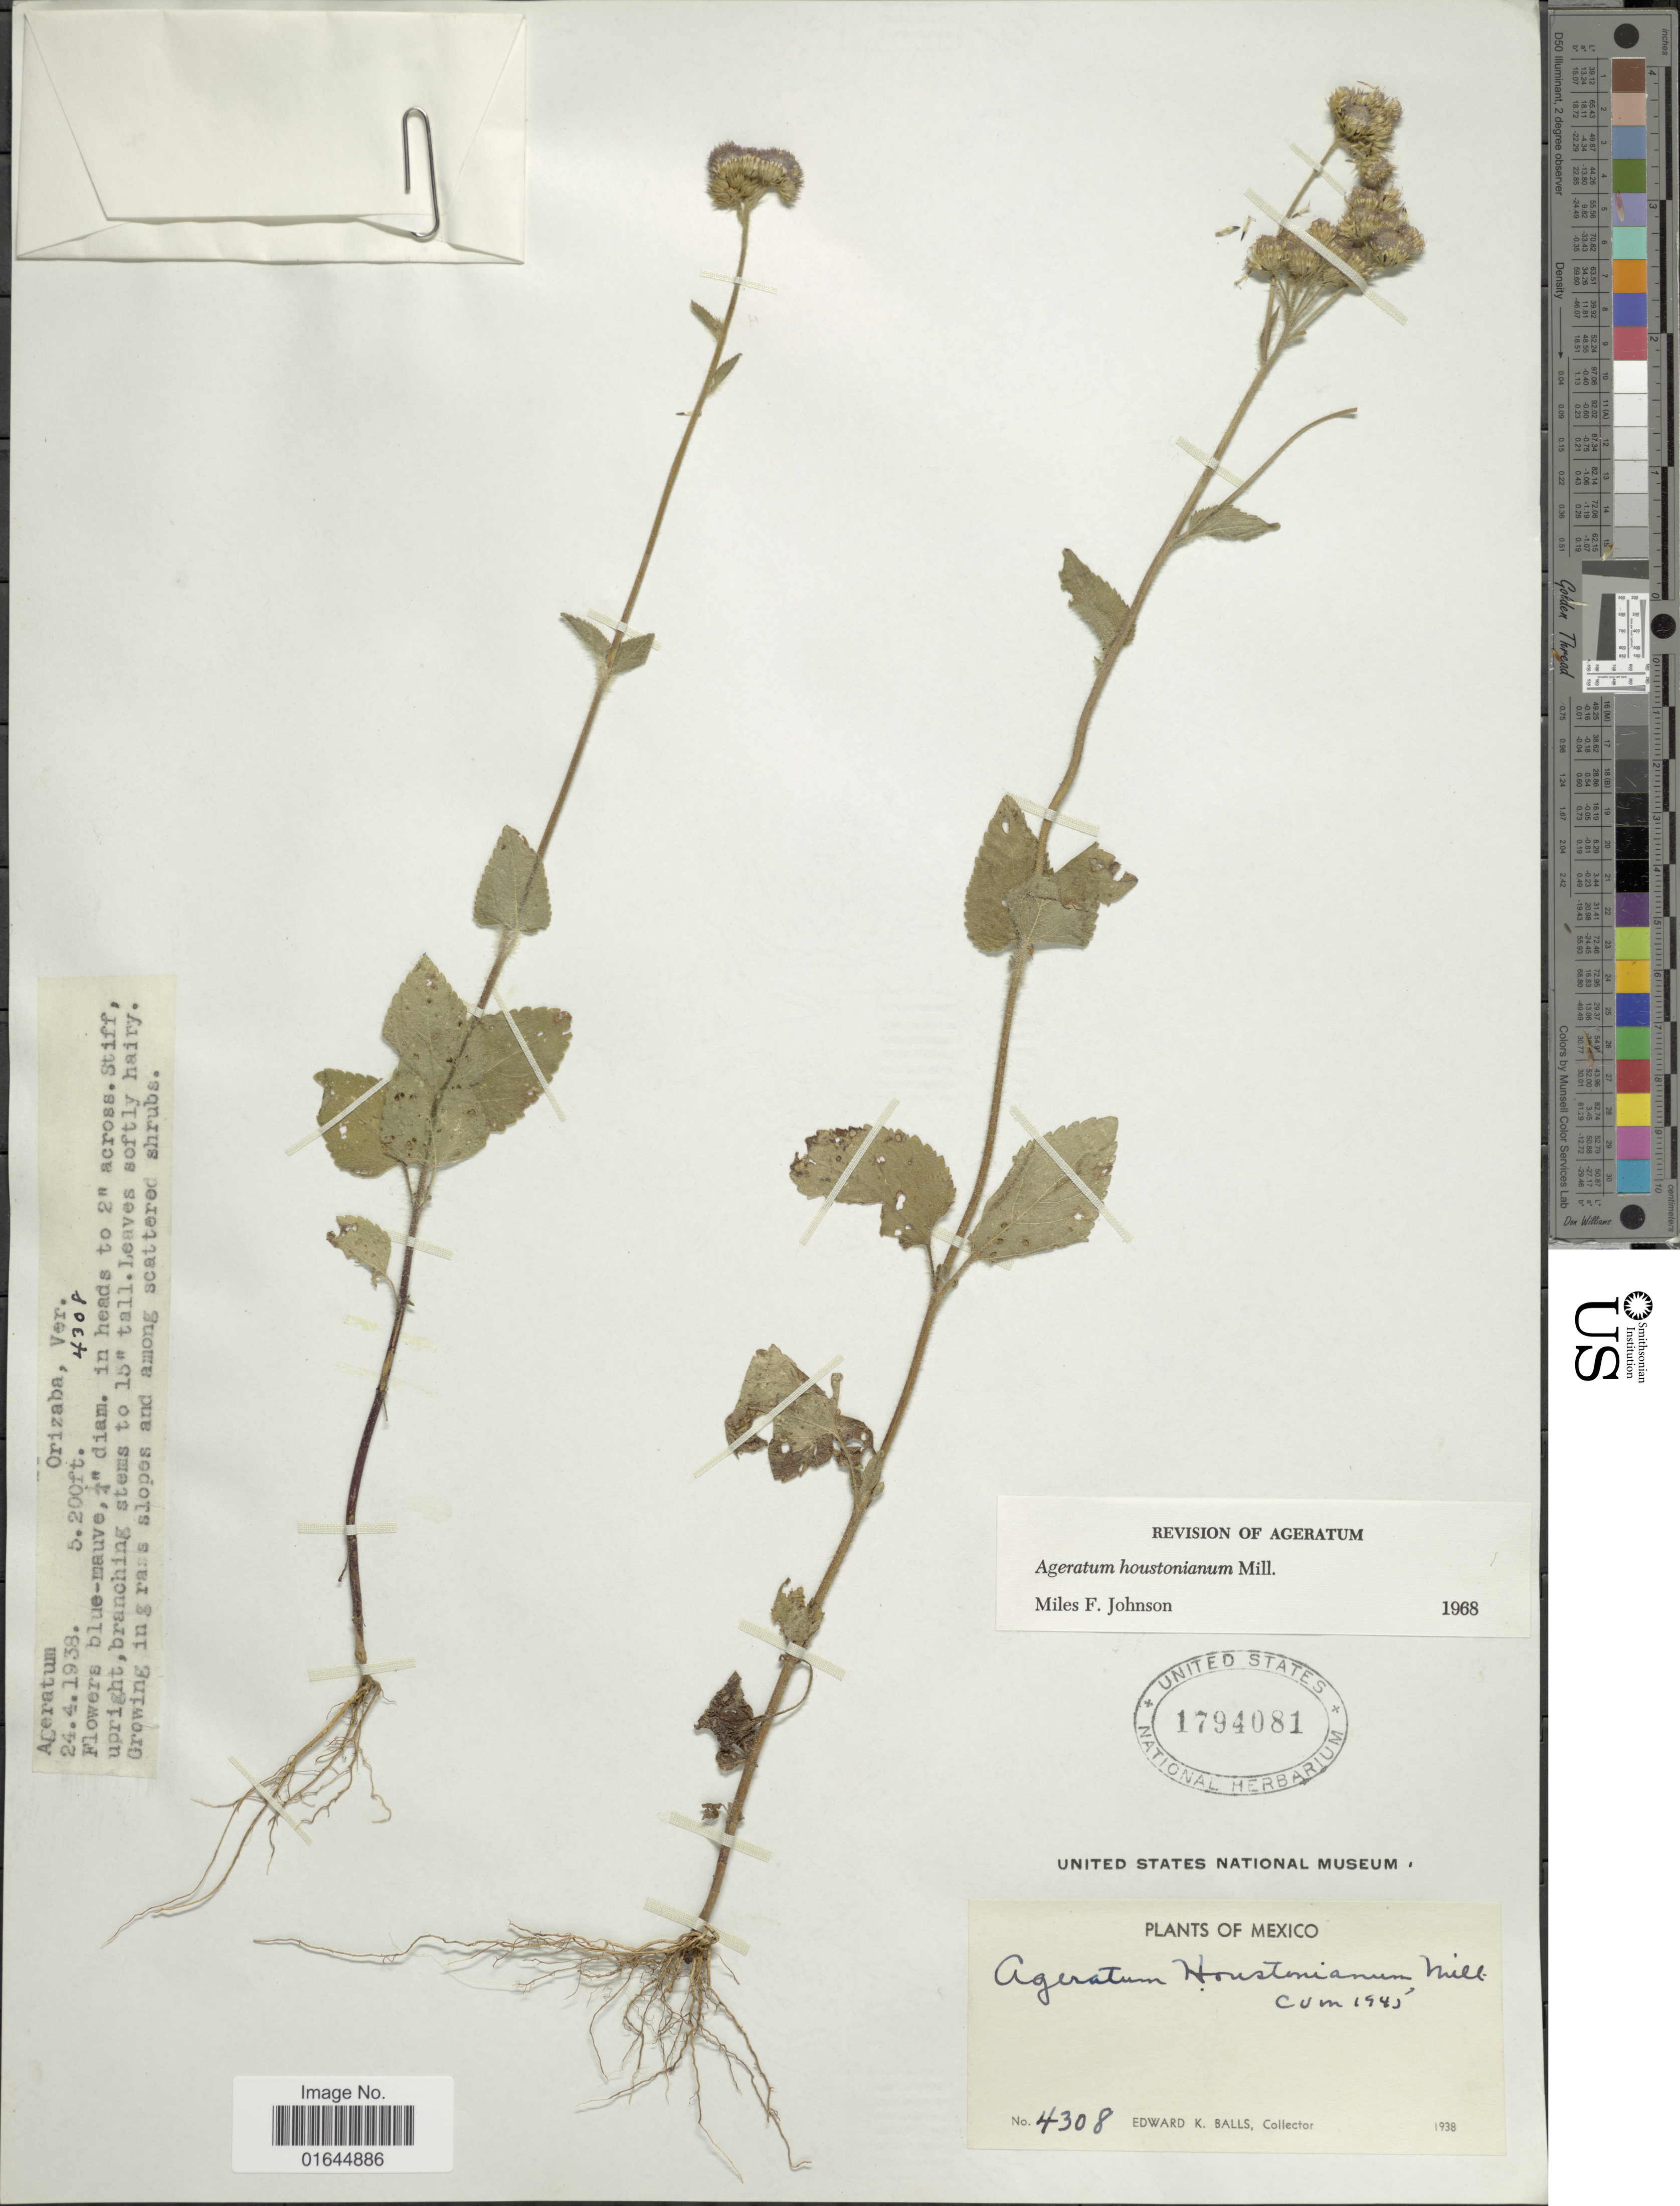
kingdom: Plantae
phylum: Tracheophyta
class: Magnoliopsida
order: Asterales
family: Asteraceae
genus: Ageratum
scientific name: Ageratum houstonianum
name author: Mill.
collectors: E. K. Balls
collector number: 4308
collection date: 1938-04-24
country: Mexico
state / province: Veracruz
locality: Orizaba.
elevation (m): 1585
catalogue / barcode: US 1794081